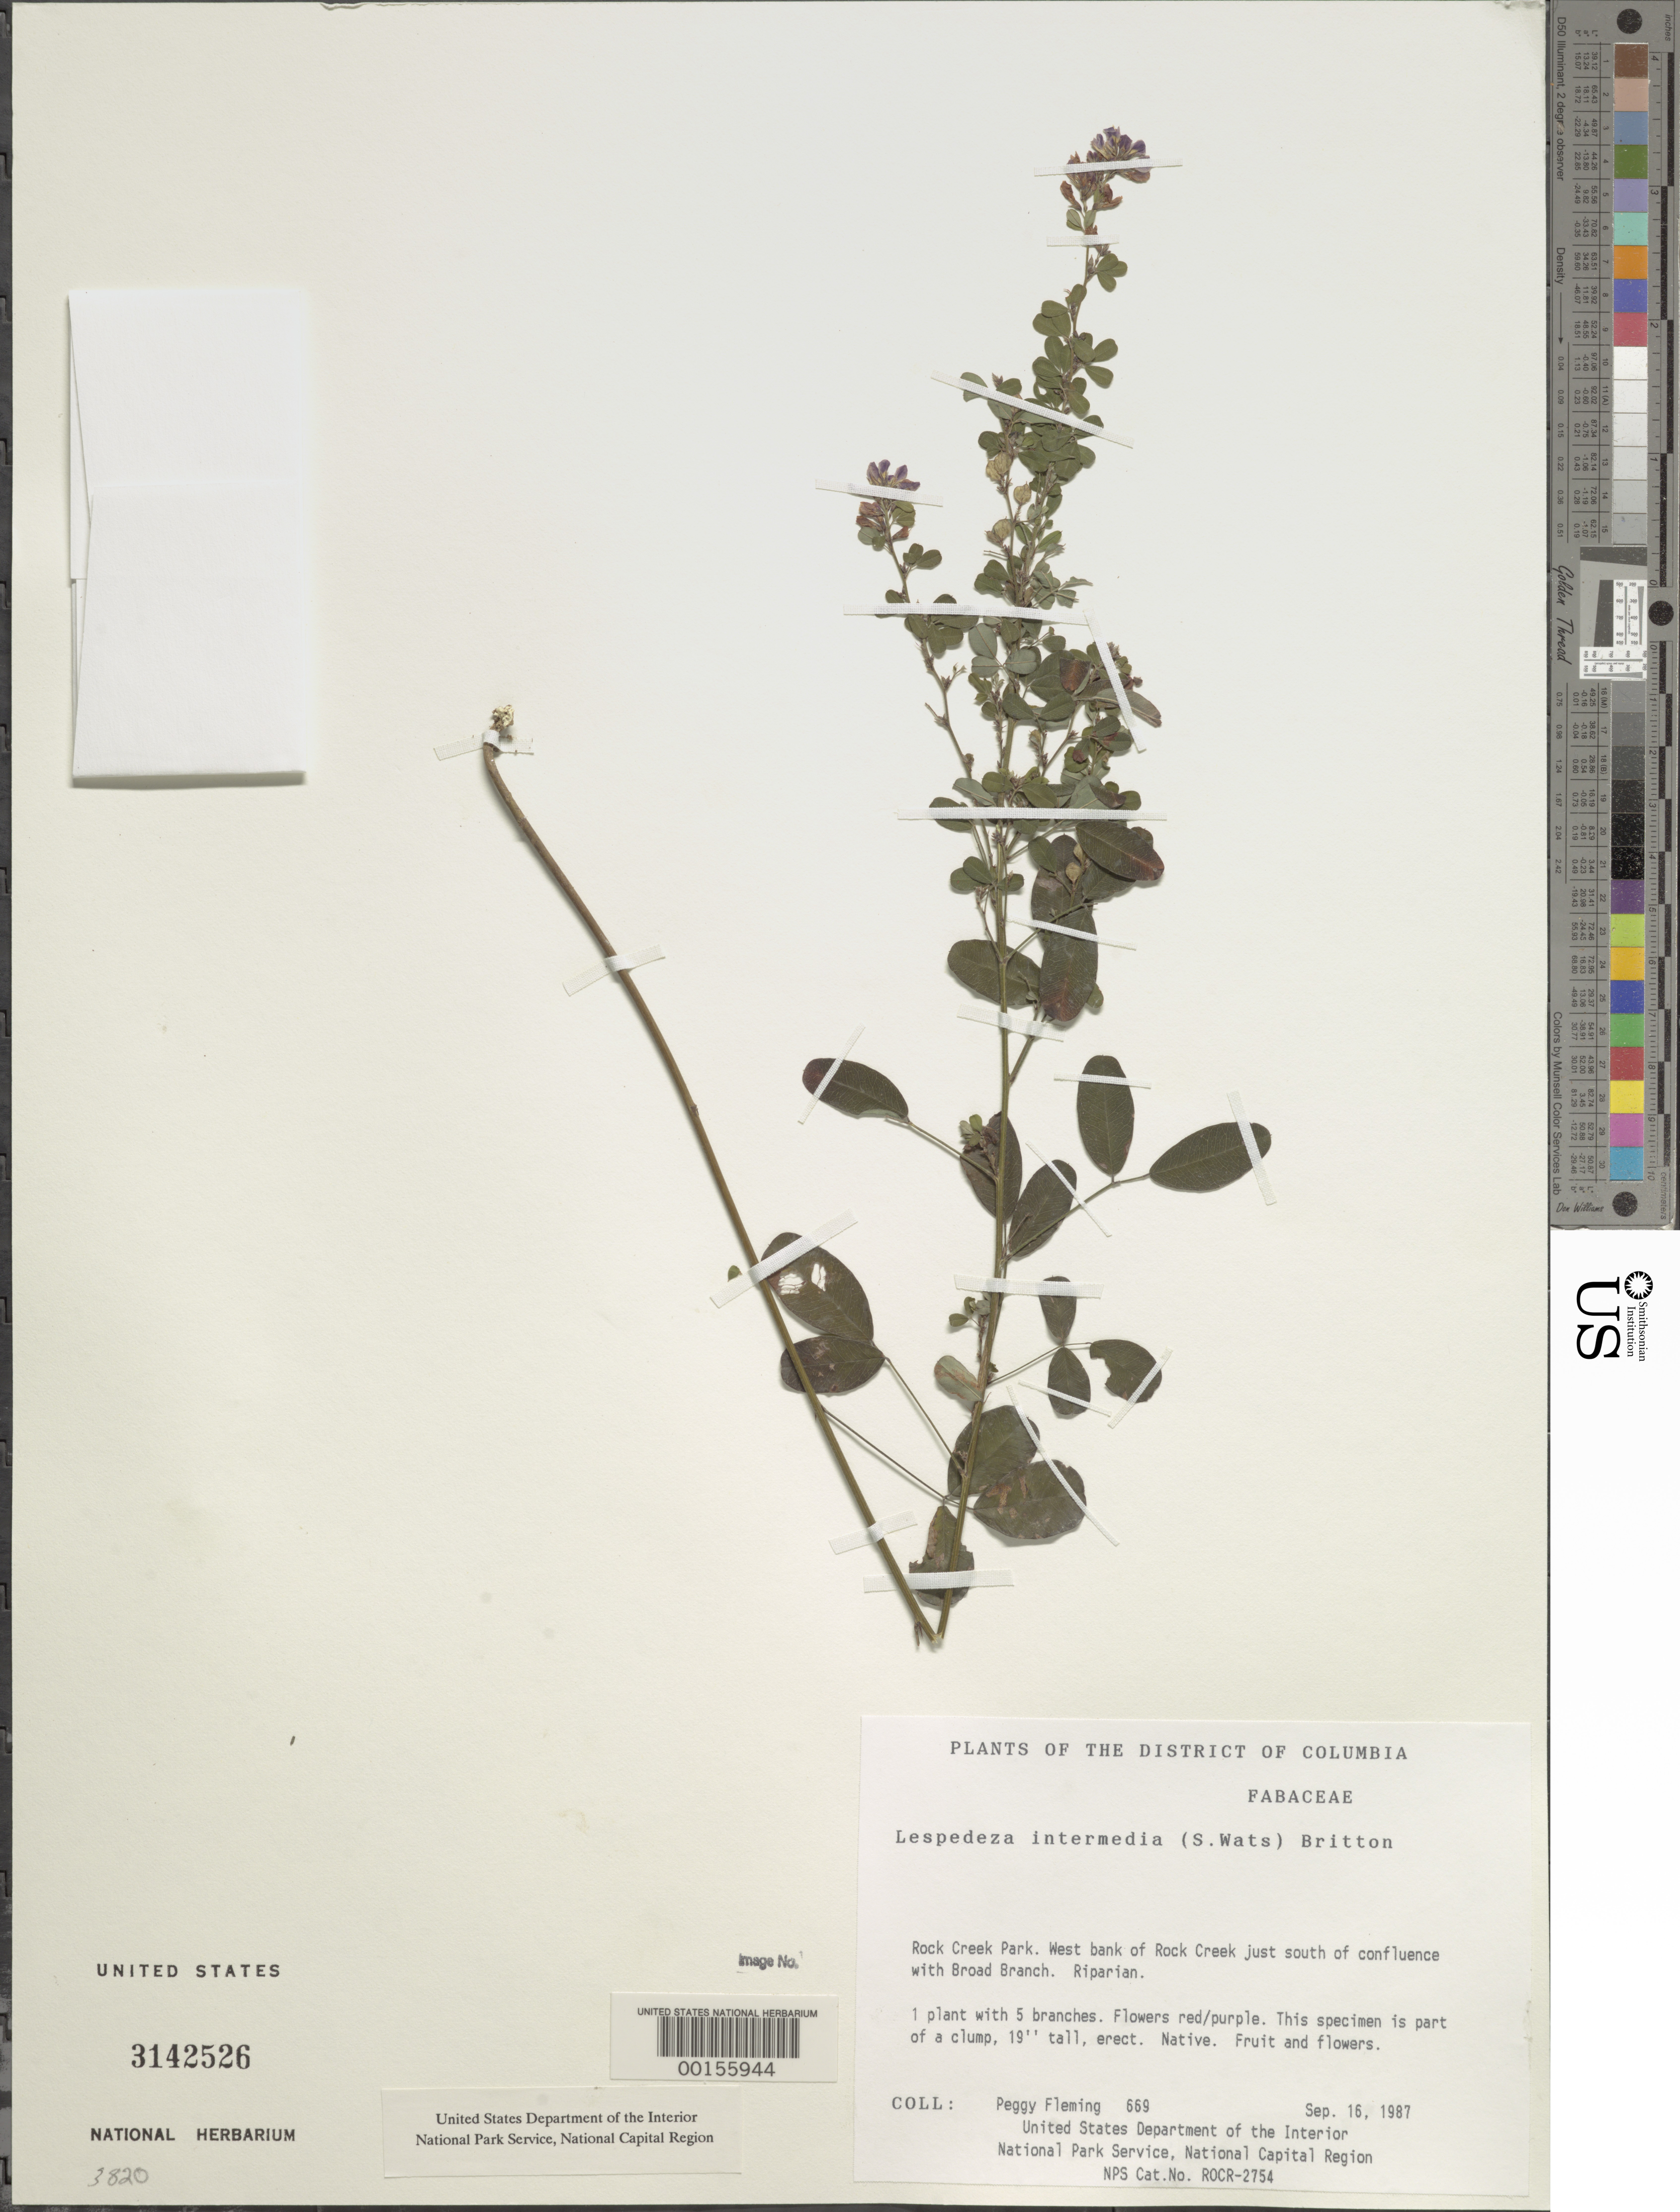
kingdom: Plantae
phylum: Tracheophyta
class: Magnoliopsida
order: Fabales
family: Fabaceae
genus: Lespedeza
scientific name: Lespedeza intermedia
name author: (S. Watson) Britton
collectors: P. Fleming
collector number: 669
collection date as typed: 16 Sep 1987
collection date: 1987-09-16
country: United States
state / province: District of Columbia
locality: Rock Creek Park, W bank of Rock Creek S of Broad Branch Rock Creek Park and vicinity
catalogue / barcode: US 3142526